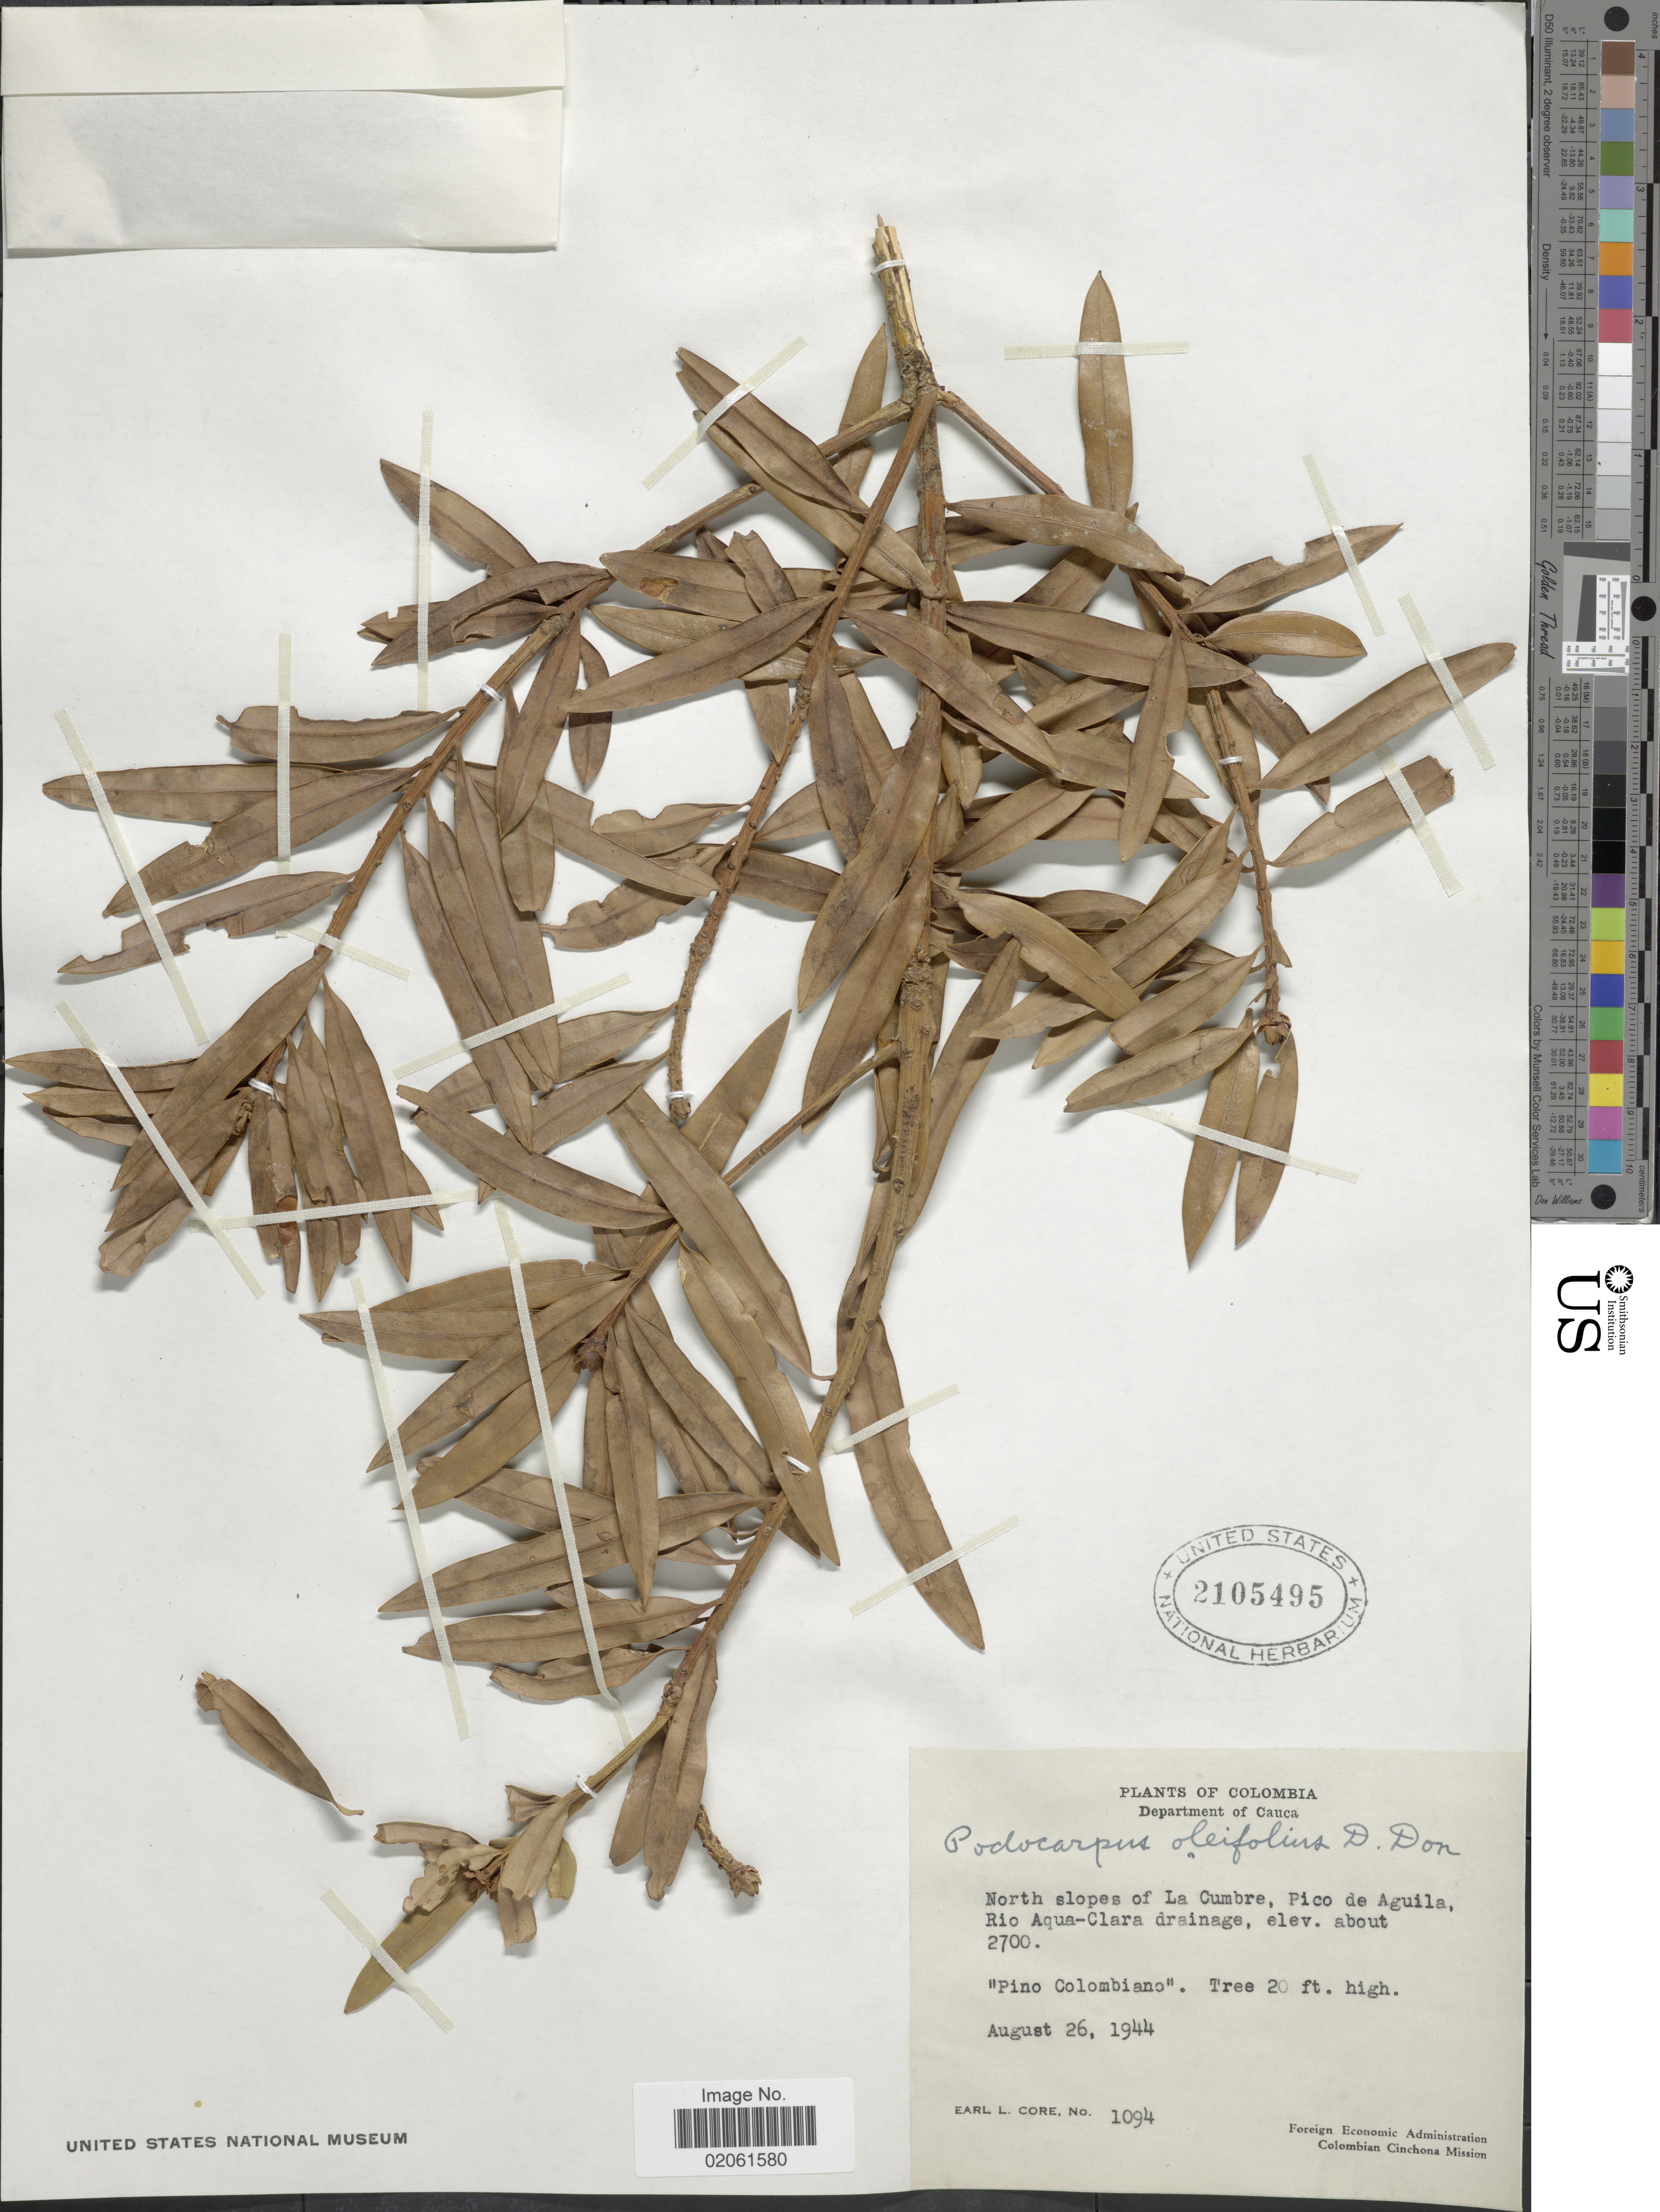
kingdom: Plantae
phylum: Tracheophyta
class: Pinopsida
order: Pinales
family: Podocarpaceae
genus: Podocarpus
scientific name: Podocarpus oleifolius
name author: D. Don ex Lamb.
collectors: E. L. Core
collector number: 1094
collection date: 1944-08-26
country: Colombia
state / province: Cauca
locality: North slopes of La Cumbre, Pico de Aguila, Rio Agua-Clara drainage.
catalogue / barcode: US 2105495